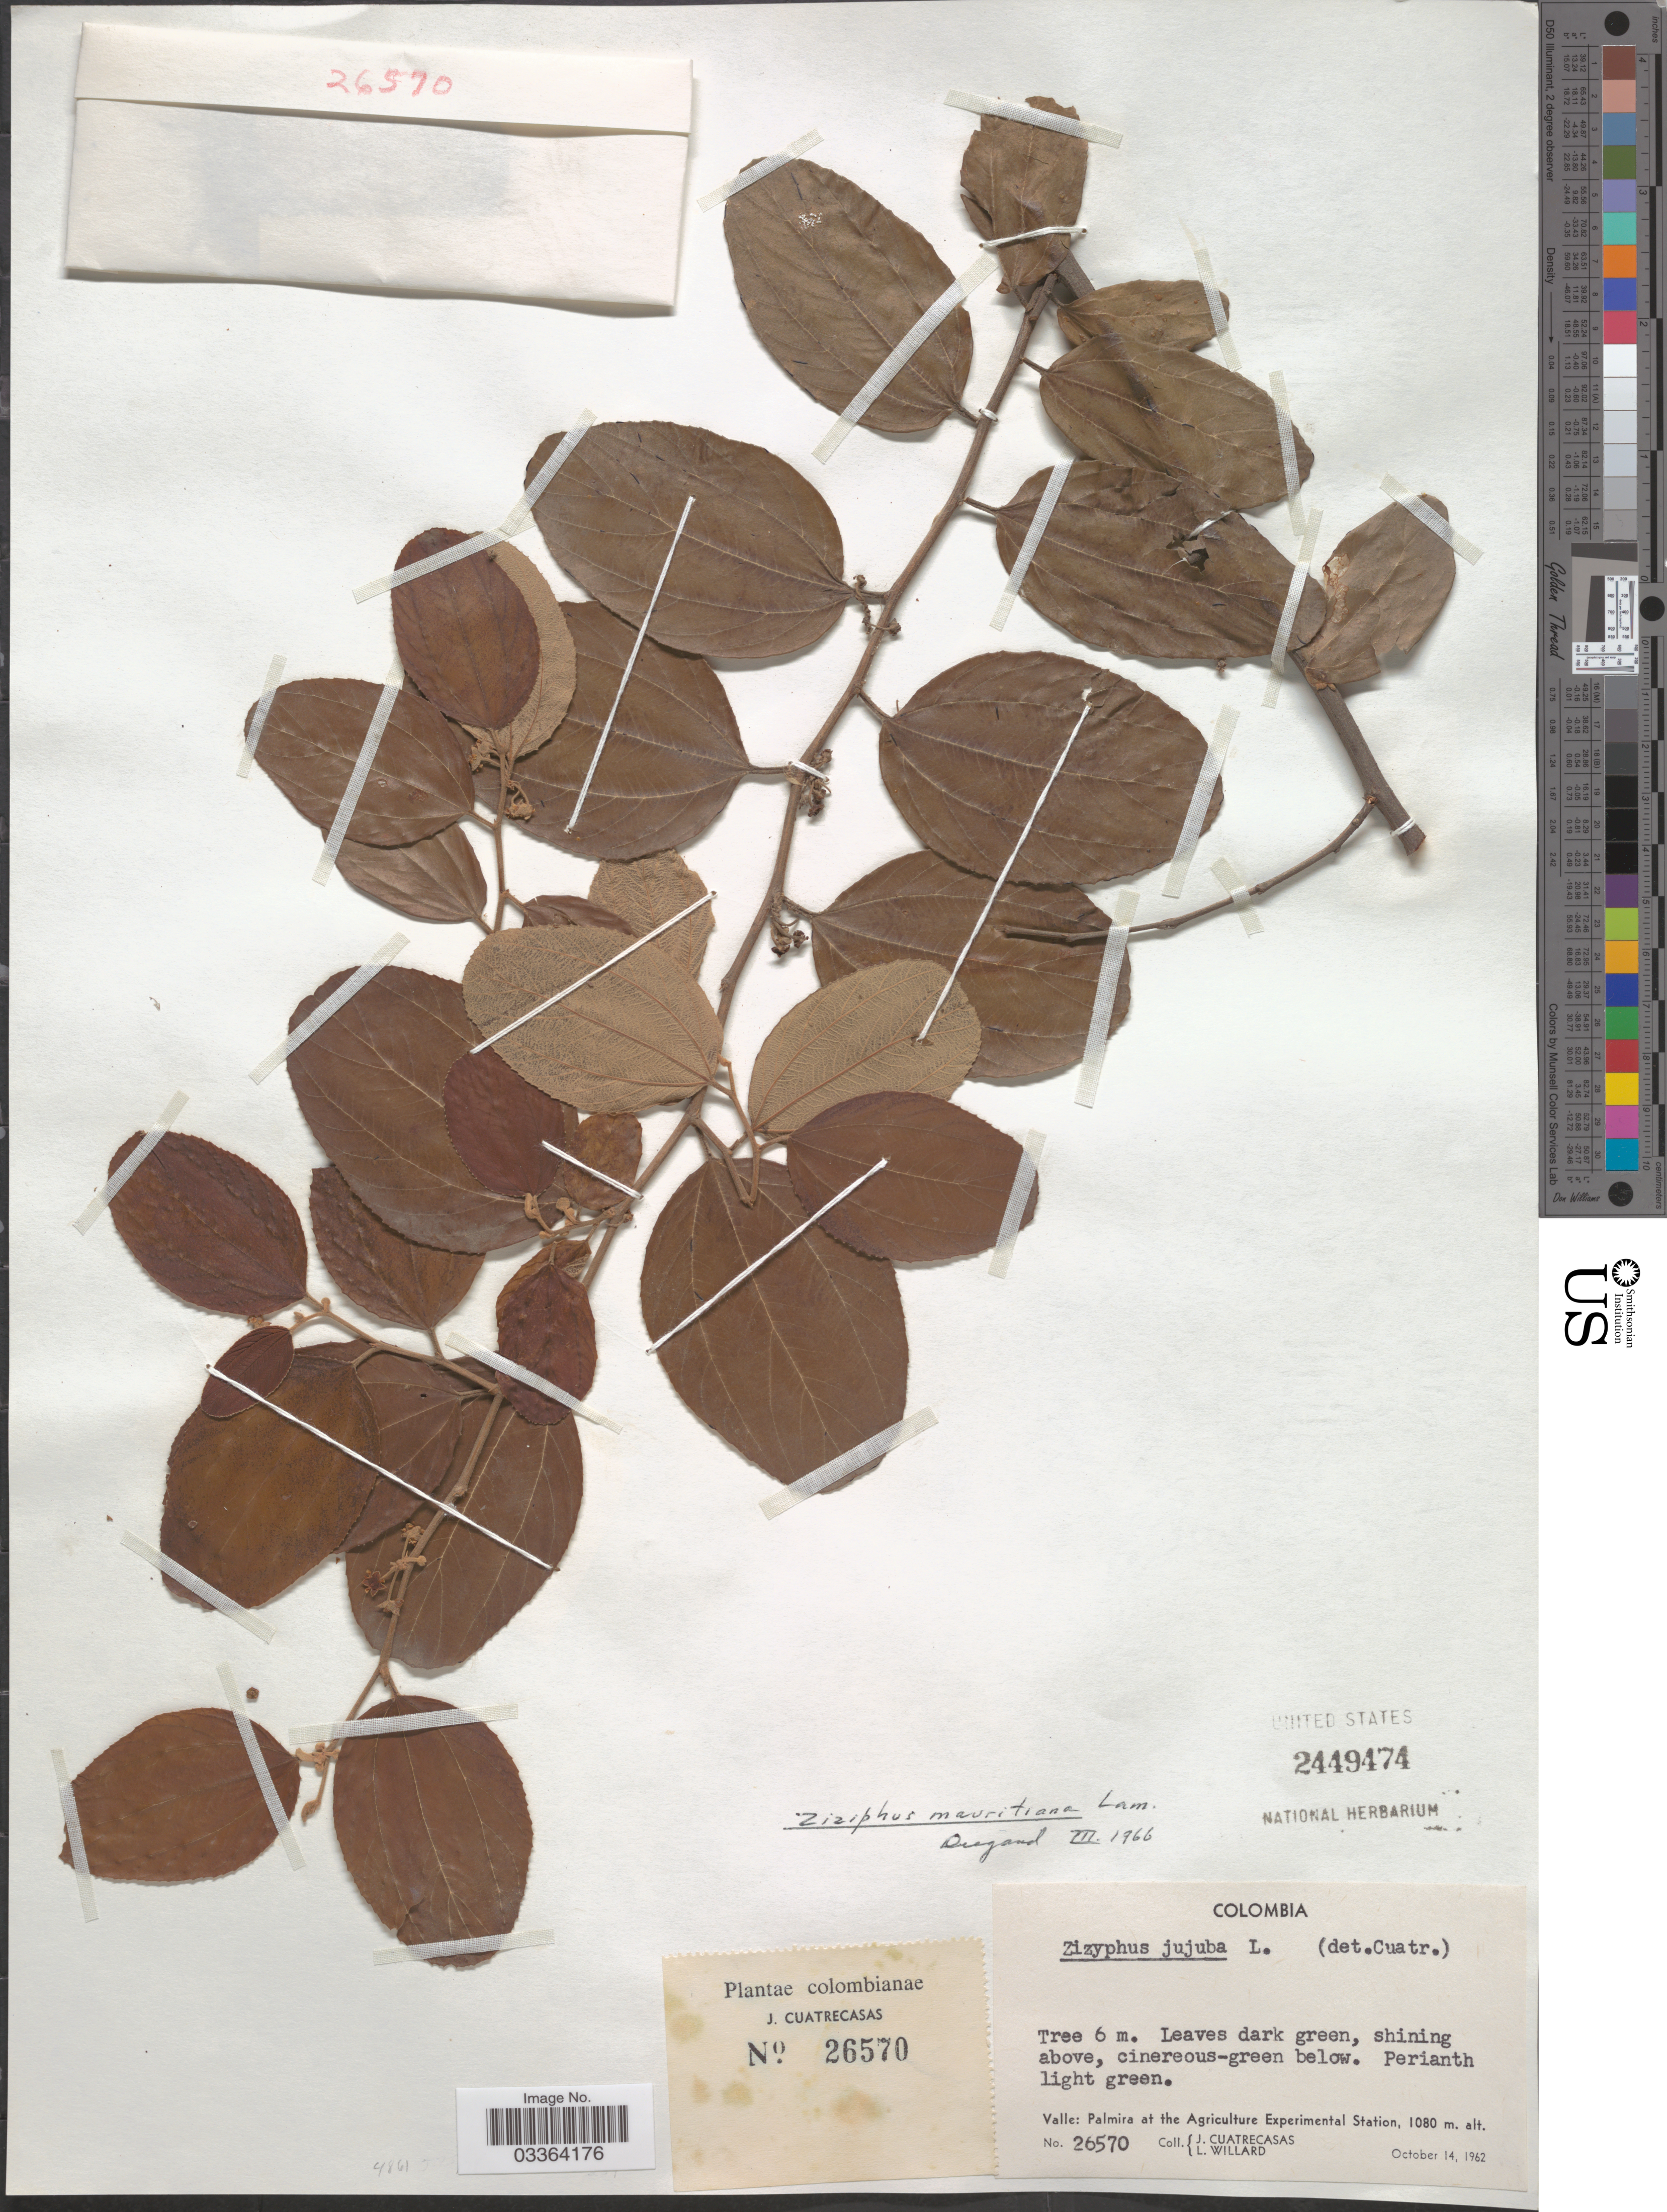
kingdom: Plantae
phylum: Tracheophyta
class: Magnoliopsida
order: Rosales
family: Rhamnaceae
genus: Ziziphus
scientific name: Ziziphus mauritiana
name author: Lam.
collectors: J. Cuatrecasas & L. Willard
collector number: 26570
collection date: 1962-10-14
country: Colombia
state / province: Valle del Cauca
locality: Valle: Palmira at the Agriculture Experimental Station.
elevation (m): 1080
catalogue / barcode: US 2449474